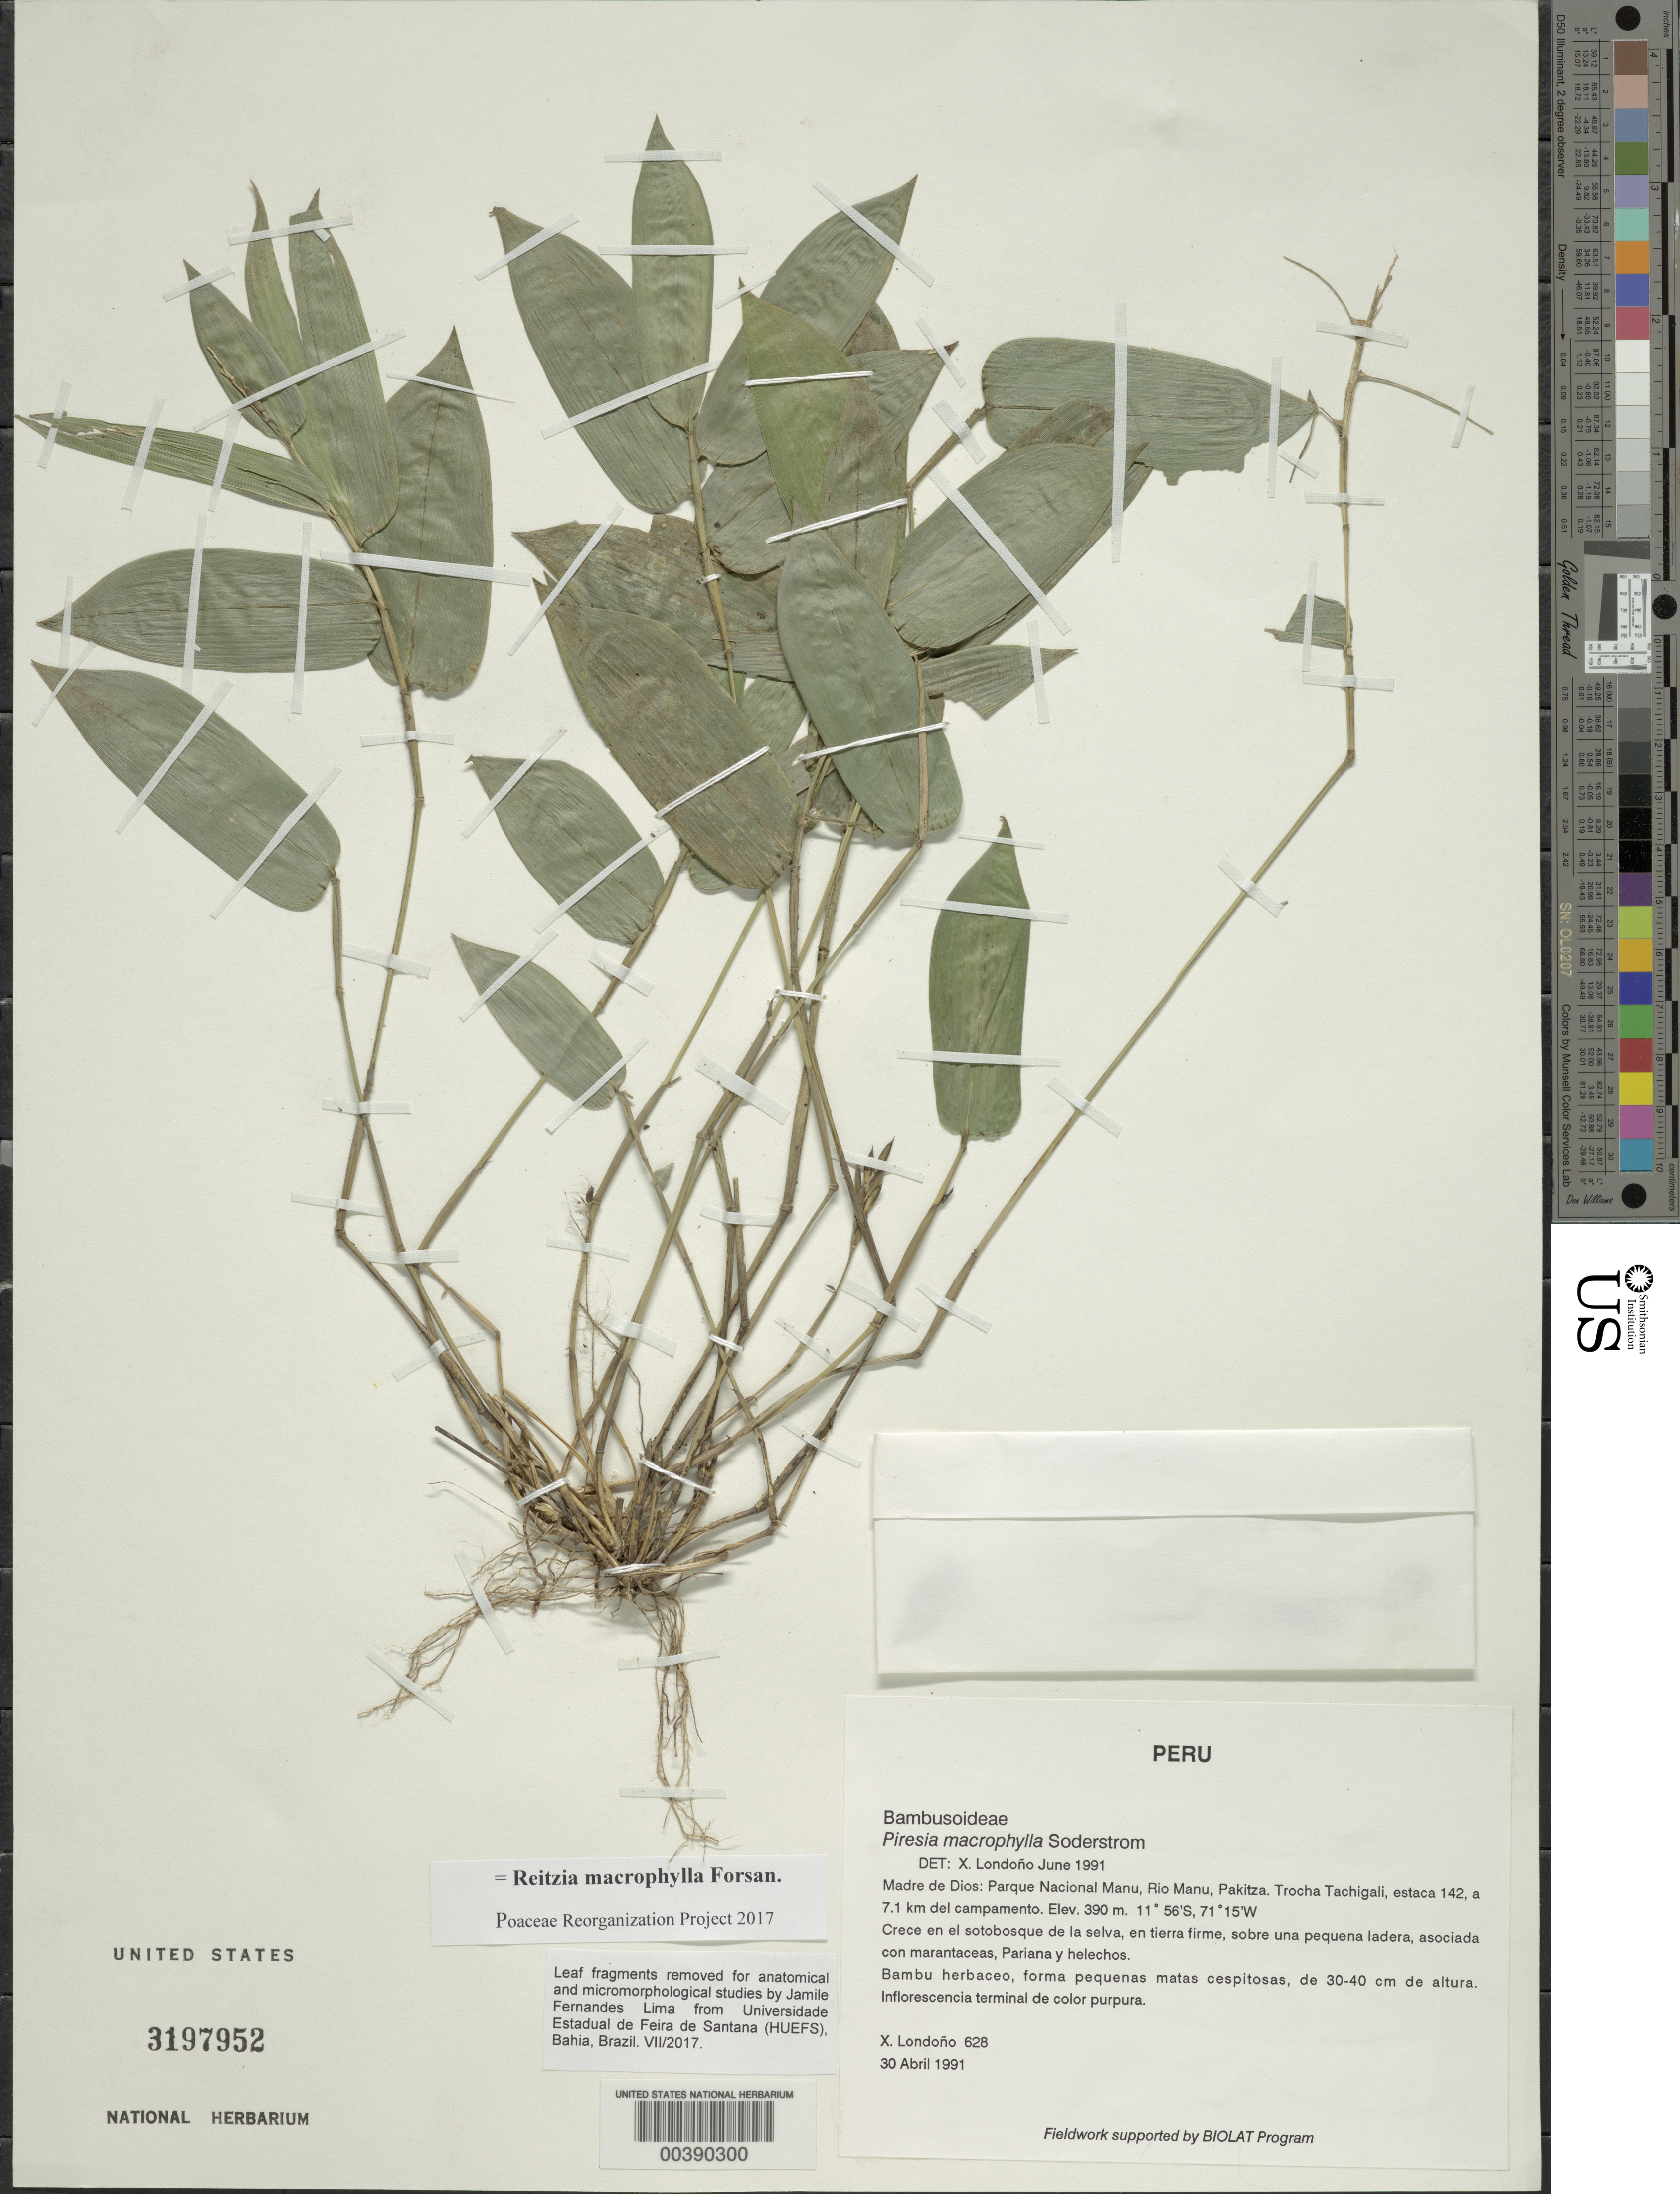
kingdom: Plantae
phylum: Tracheophyta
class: Liliopsida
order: Poales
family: Poaceae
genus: Reitzia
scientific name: Reitzia macrophylla ined. 2019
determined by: Poaceae Reorganization Project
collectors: X. Londoño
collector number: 628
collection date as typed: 30 Apr 1991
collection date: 1991-04-30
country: Peru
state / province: Madre de Dios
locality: Parque nacional manu, rio manu, pakitza, trocha tachigali, estaca 142, a 7.1 km del campmento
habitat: Sotobosque de la selva, en tierra firme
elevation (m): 390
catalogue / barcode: US 3197952